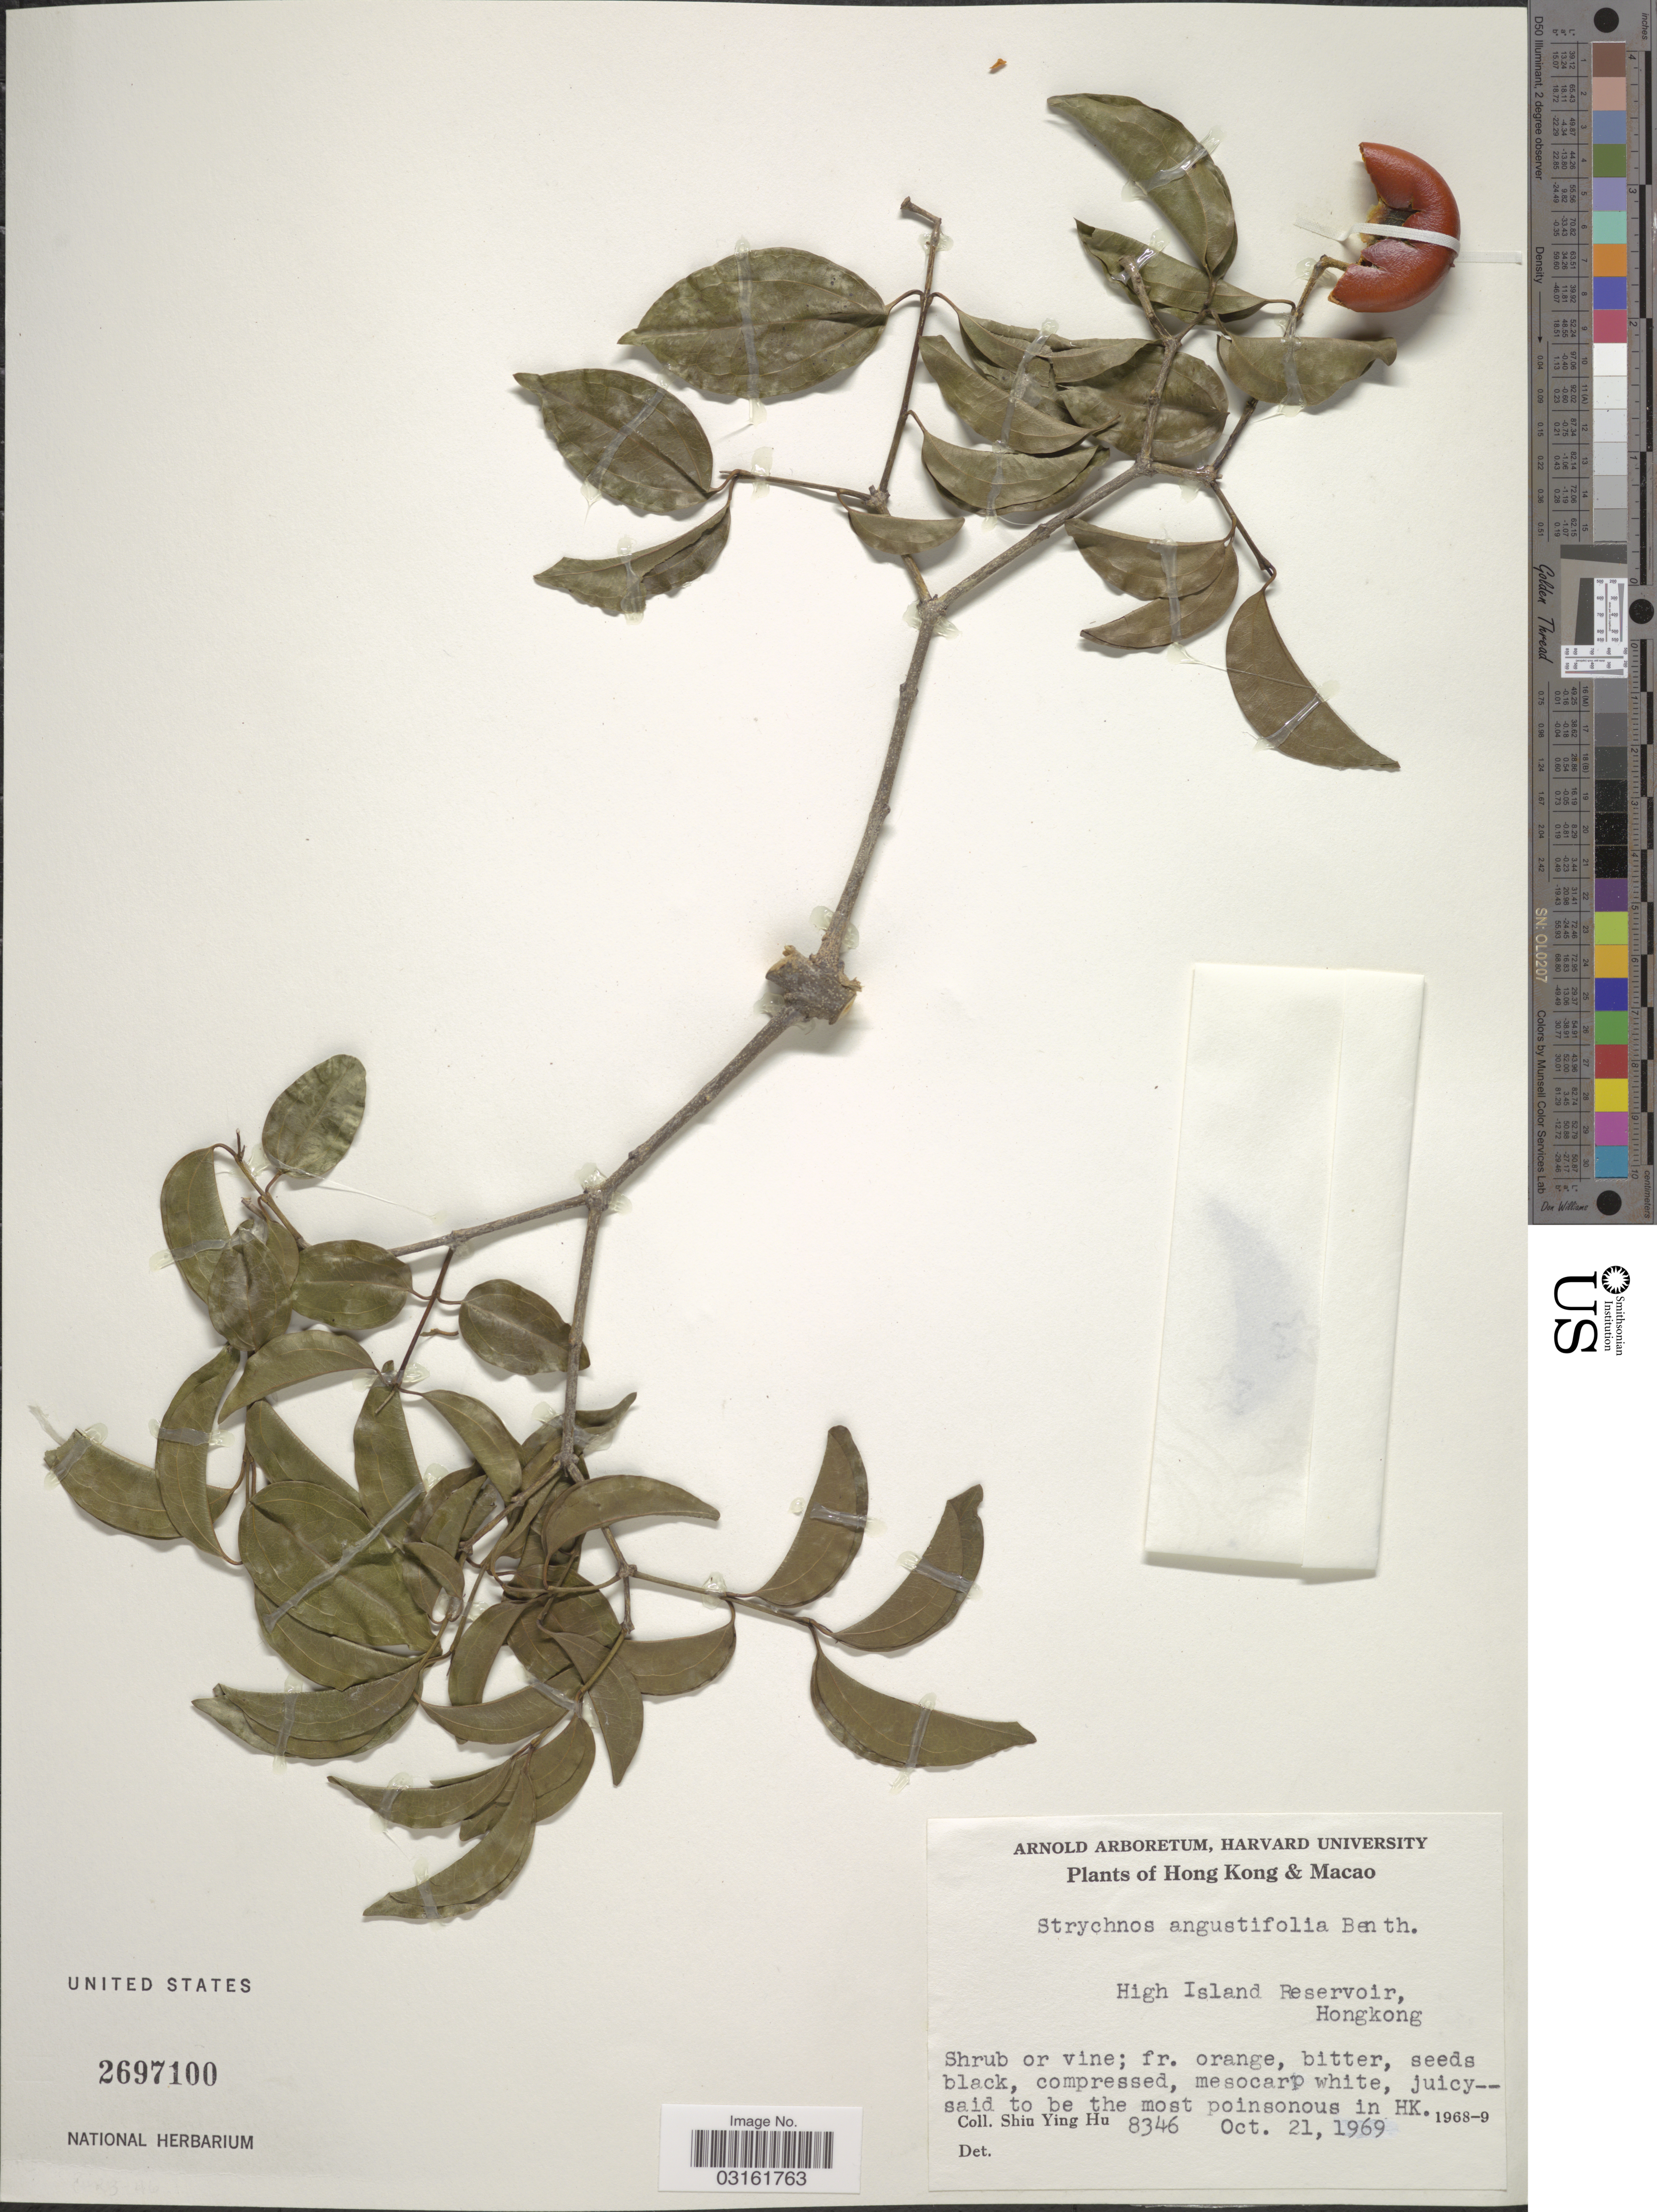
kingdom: Plantae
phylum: Tracheophyta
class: Magnoliopsida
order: Gentianales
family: Loganiaceae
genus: Strychnos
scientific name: Strychnos angustiflora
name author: Benth.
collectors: S. Y. Hu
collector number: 8346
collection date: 1969-10-21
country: China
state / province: Hong Kong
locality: High Island Reservoir.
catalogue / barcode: US 2697100